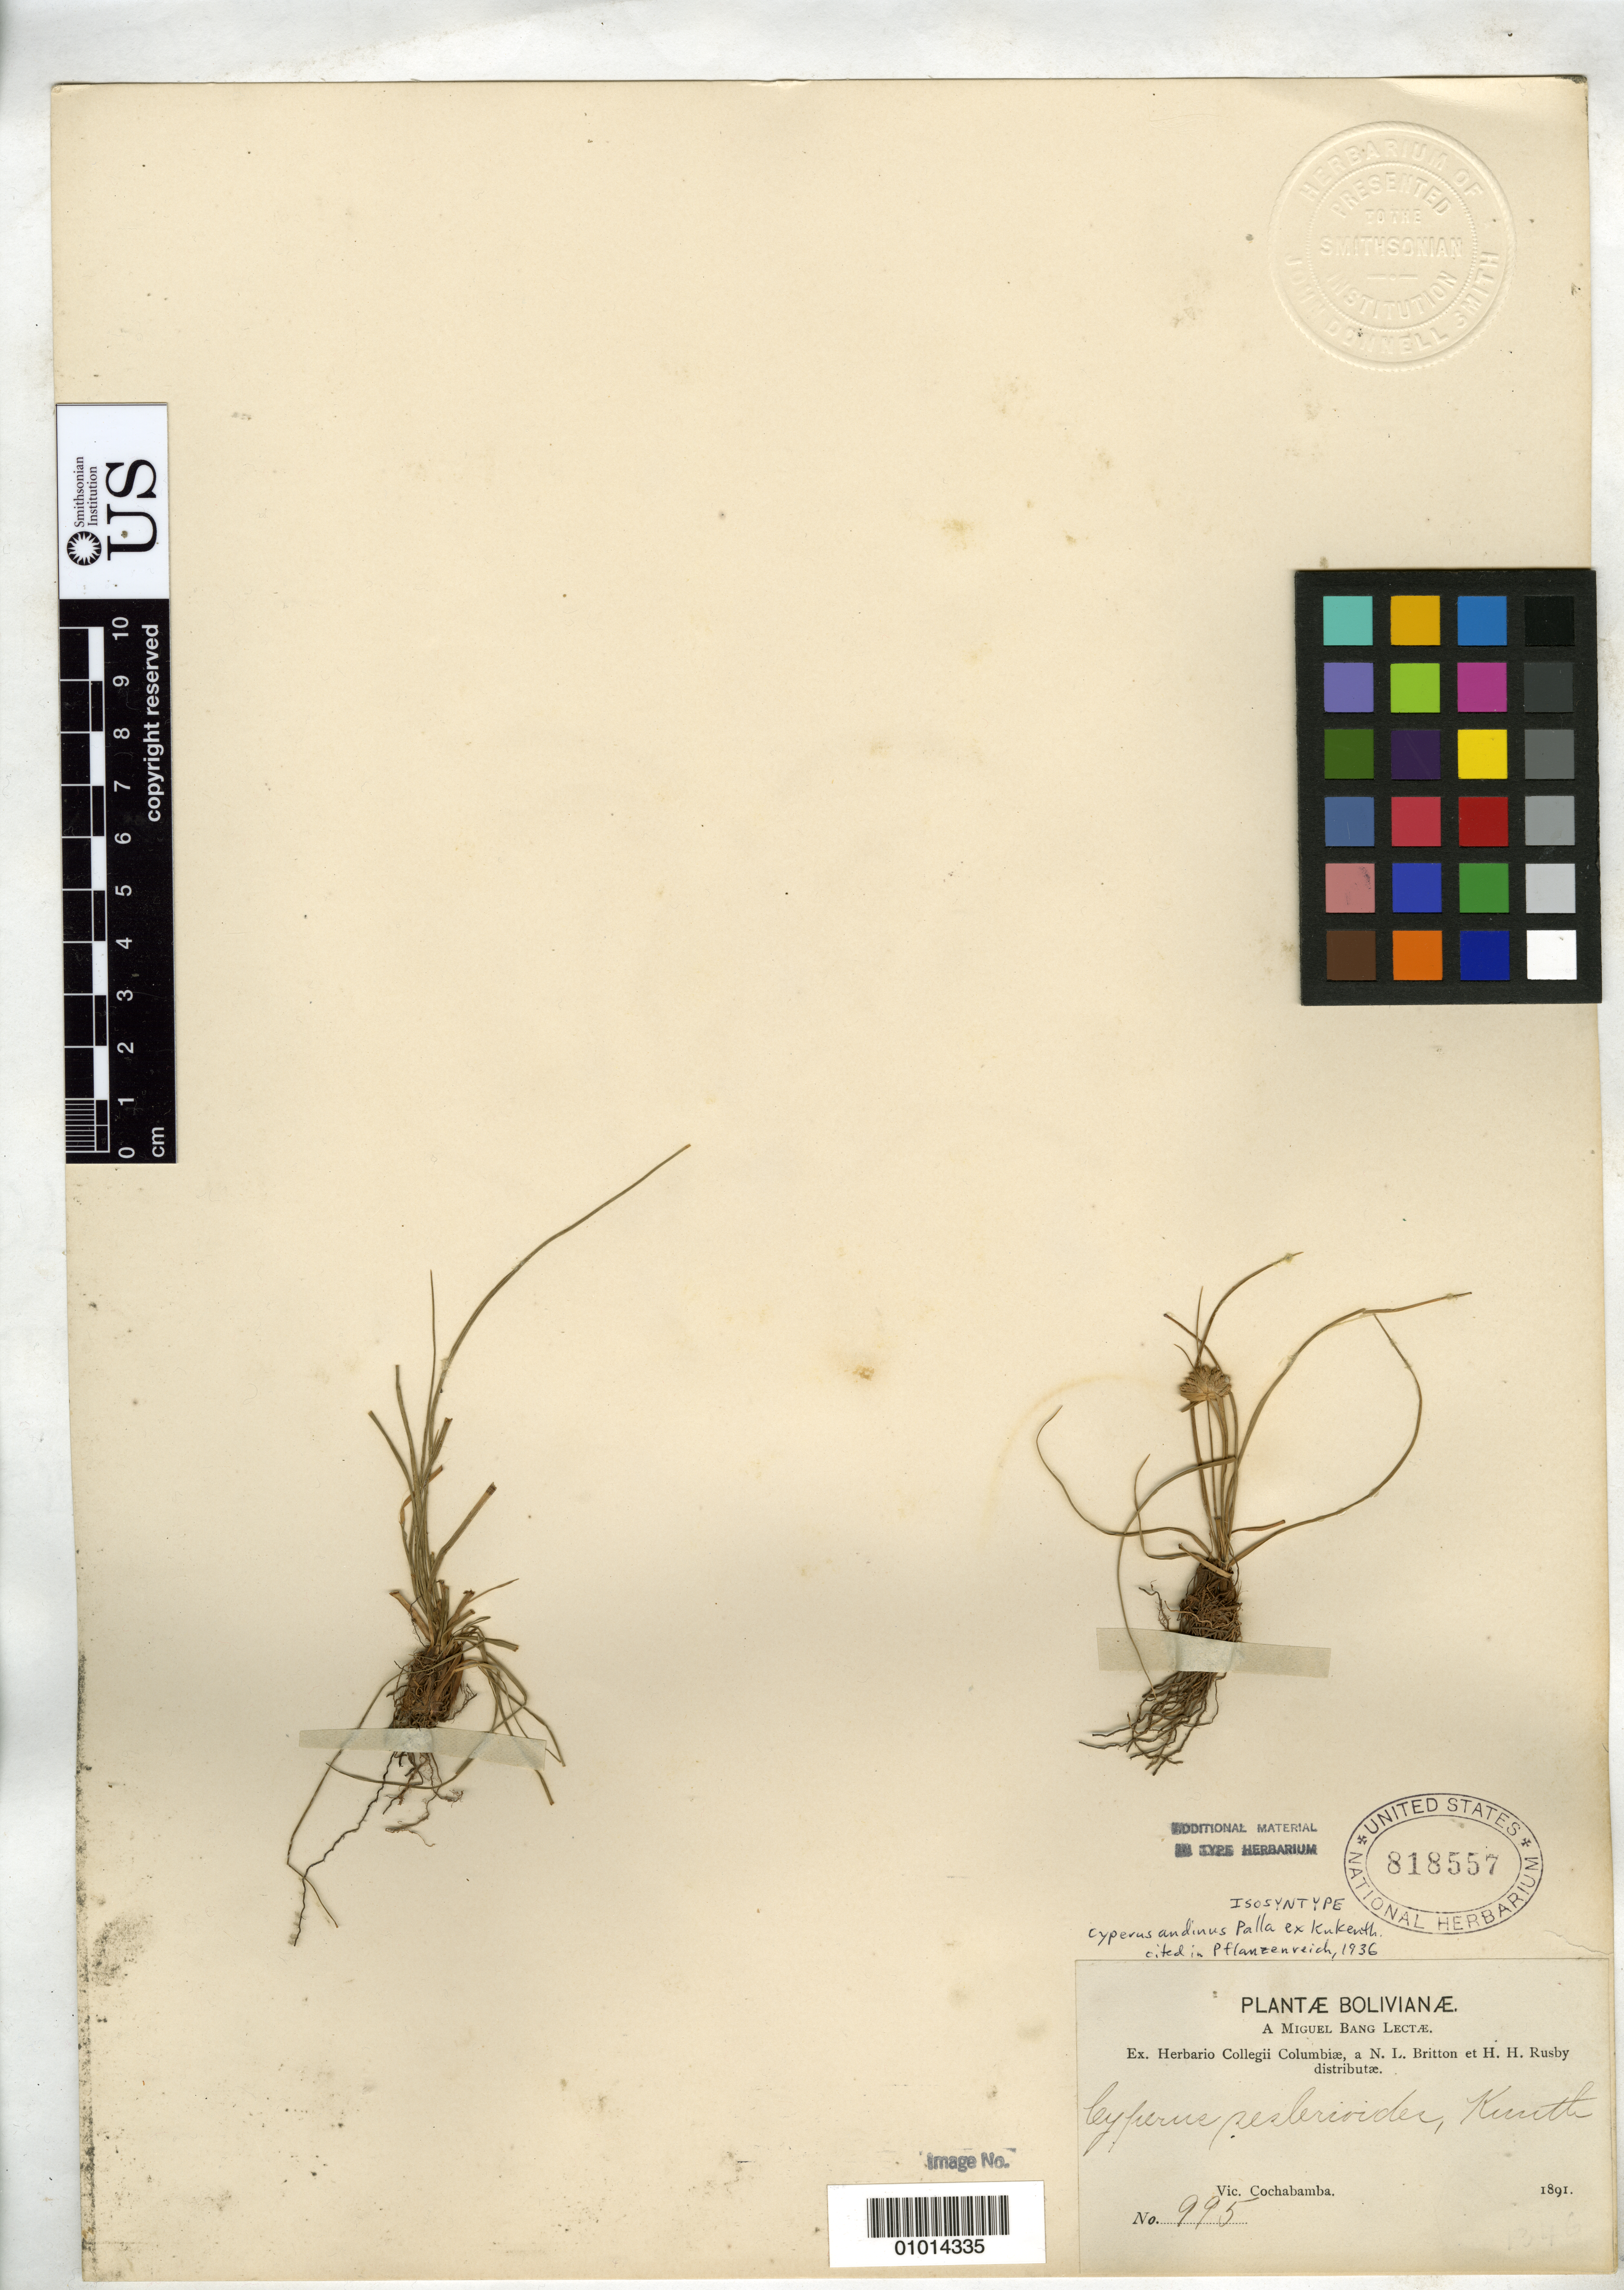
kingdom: Plantae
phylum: Tracheophyta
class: Liliopsida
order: Poales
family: Cyperaceae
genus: Cyperus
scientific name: Cyperus andinus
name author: Palla ex Kük. in Engl.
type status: Isosyntype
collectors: M. Bang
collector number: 995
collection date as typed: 1891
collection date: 1891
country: Bolivia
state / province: Cochabamba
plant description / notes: Specimen ex John Donnell Smith herbarium.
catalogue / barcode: US 818557